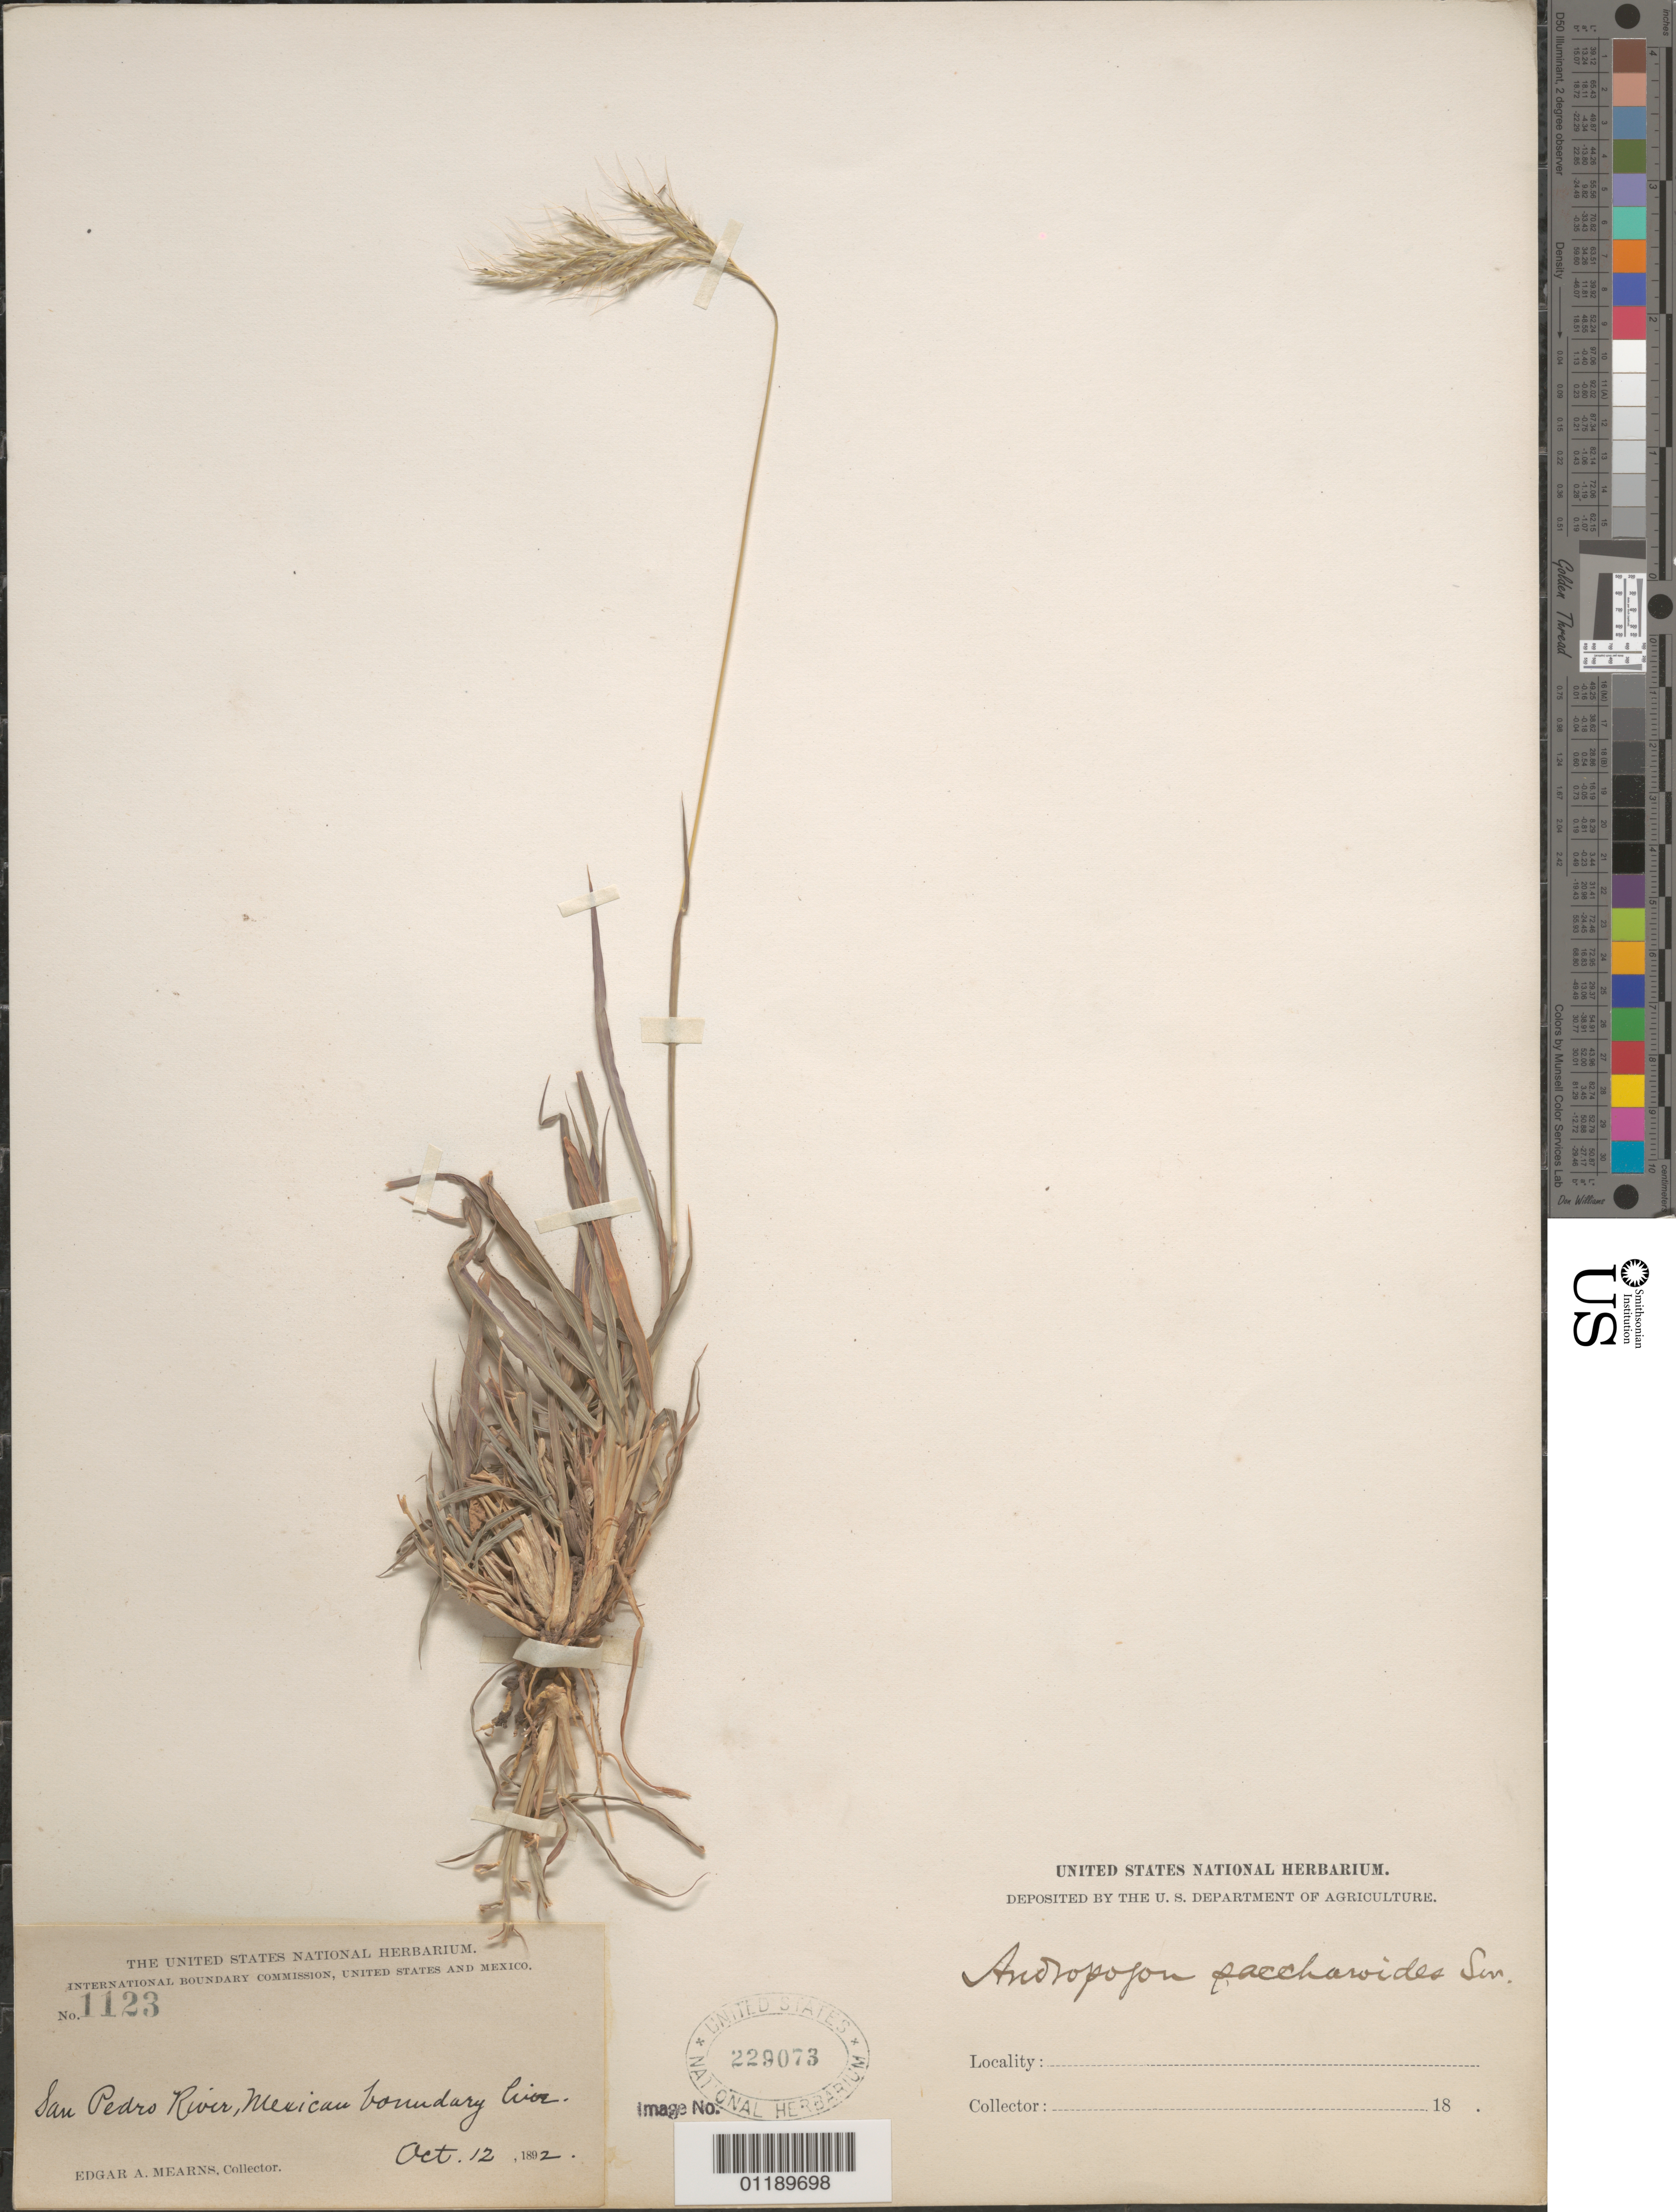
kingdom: Plantae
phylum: Tracheophyta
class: Liliopsida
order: Poales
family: Poaceae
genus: Andropogon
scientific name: Andropogon saccharoides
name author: Sw.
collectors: E. A. Mearns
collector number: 1123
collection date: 1892-10-12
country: United States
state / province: Arizona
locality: San Pedro River, Mexican Boundary line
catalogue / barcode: US 229073